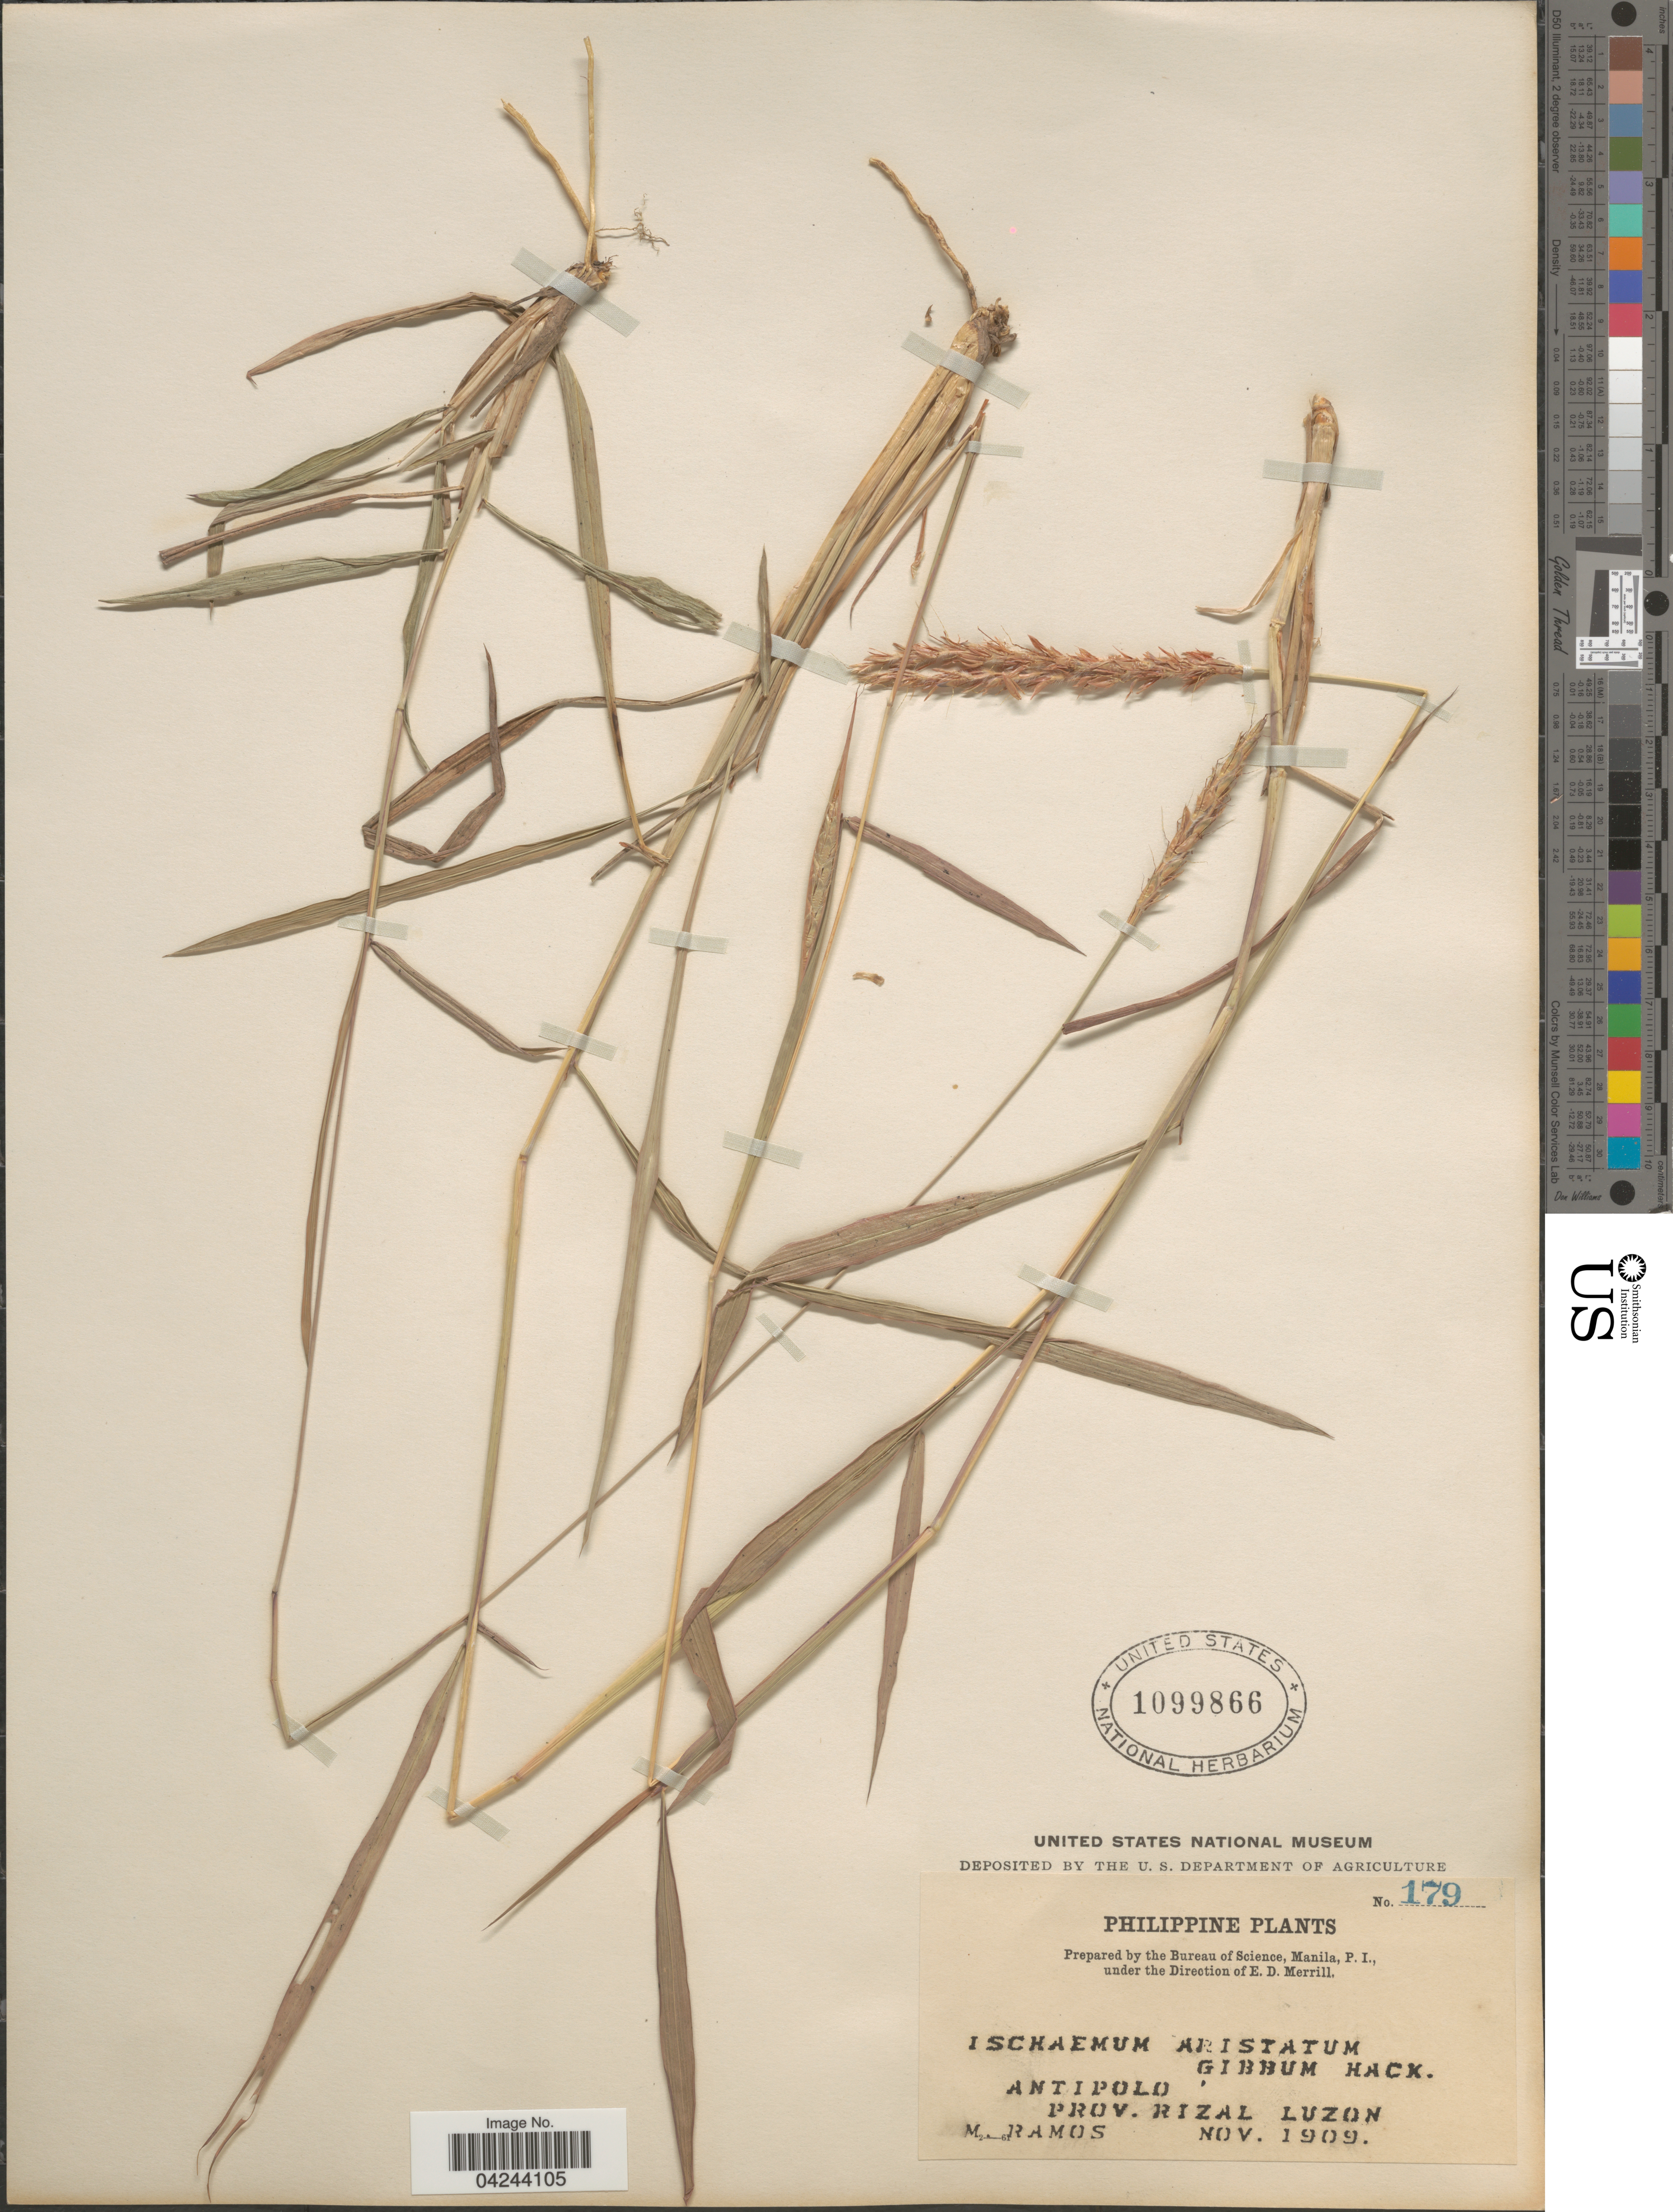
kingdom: Plantae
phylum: Tracheophyta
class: Liliopsida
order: Poales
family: Poaceae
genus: Ischaemum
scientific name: Ischaemum aristatum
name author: L.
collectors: M. Ramos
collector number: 179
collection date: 1909-11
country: Philippines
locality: Antipolo. Prov. Rizal. Luzon.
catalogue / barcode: US 1099866